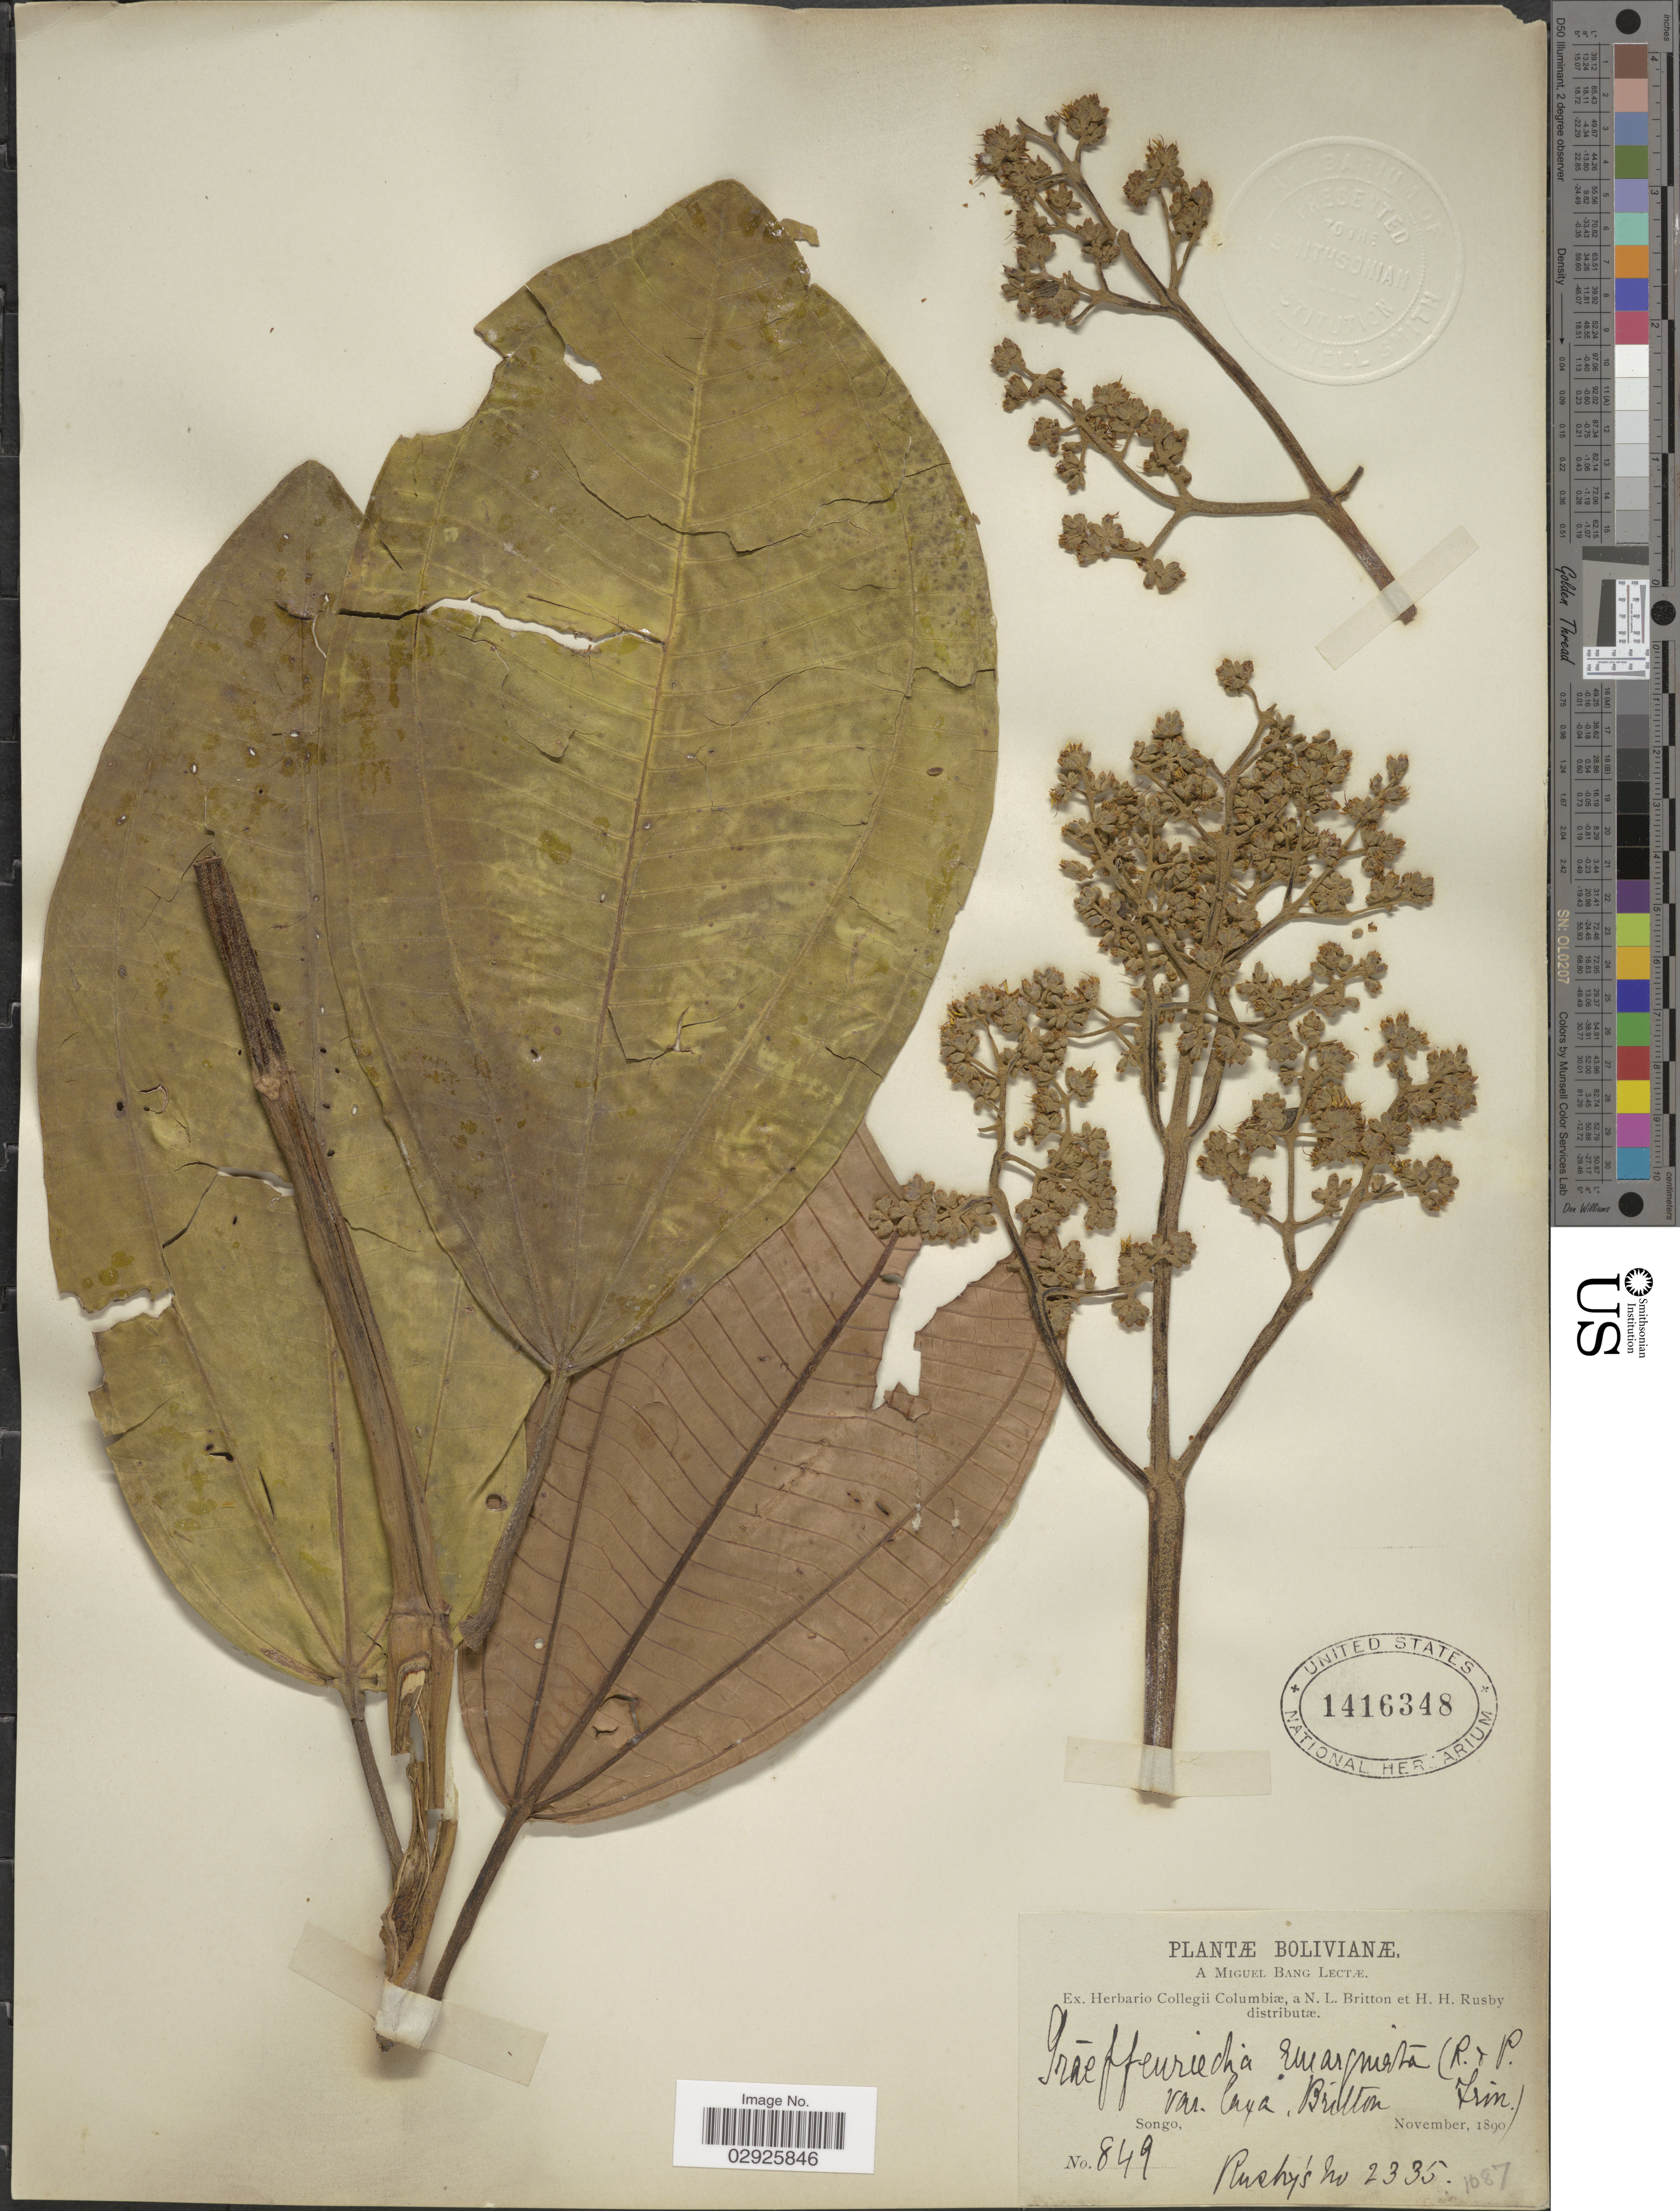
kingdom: Plantae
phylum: Tracheophyta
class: Magnoliopsida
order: Myrtales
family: Melastomataceae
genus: Graffenrieda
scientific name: Graffenrieda emarginata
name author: (Ruiz & Pav.) Triana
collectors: M. Bang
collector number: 849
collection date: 1890-11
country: Bolivia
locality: Songo.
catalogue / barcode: US 1416348